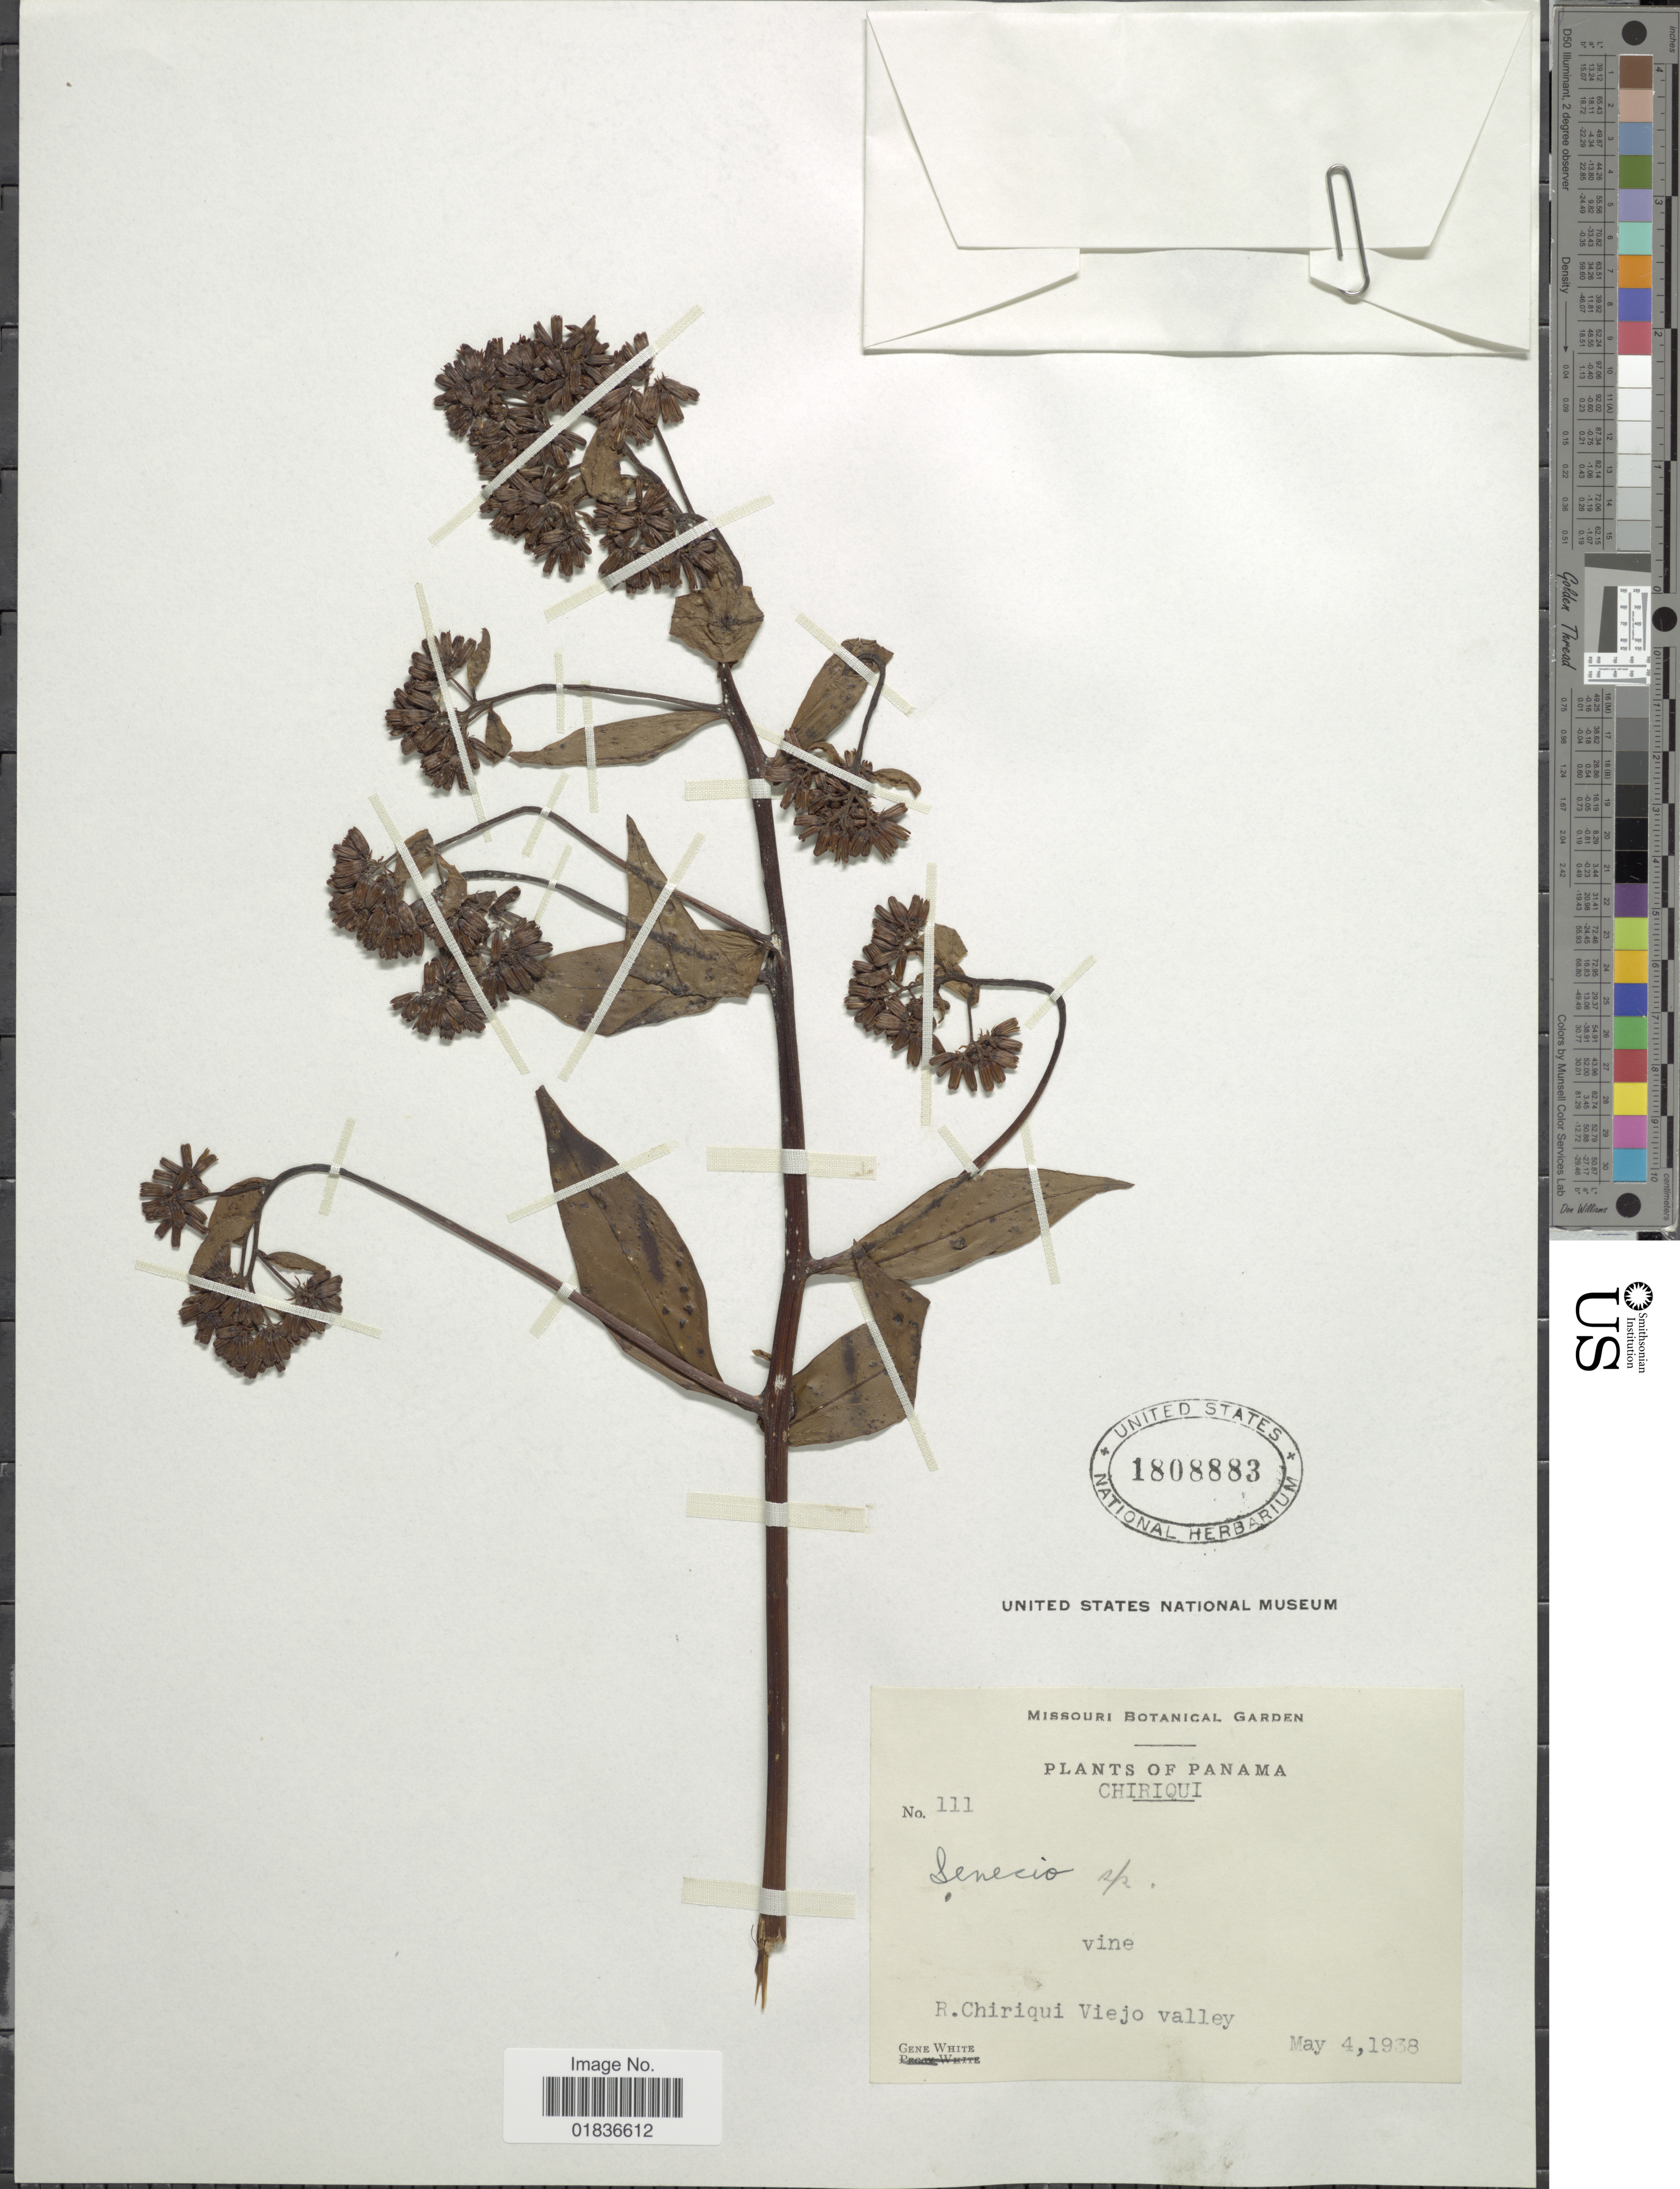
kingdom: Plantae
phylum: Tracheophyta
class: Magnoliopsida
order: Asterales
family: Asteraceae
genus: Senecio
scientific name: Senecio sp.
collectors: G. White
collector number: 111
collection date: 1938-05-04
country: Panama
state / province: Chiriqui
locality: Panama. Chiriqui. R. Chiriqui Viejo valley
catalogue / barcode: US 1808883